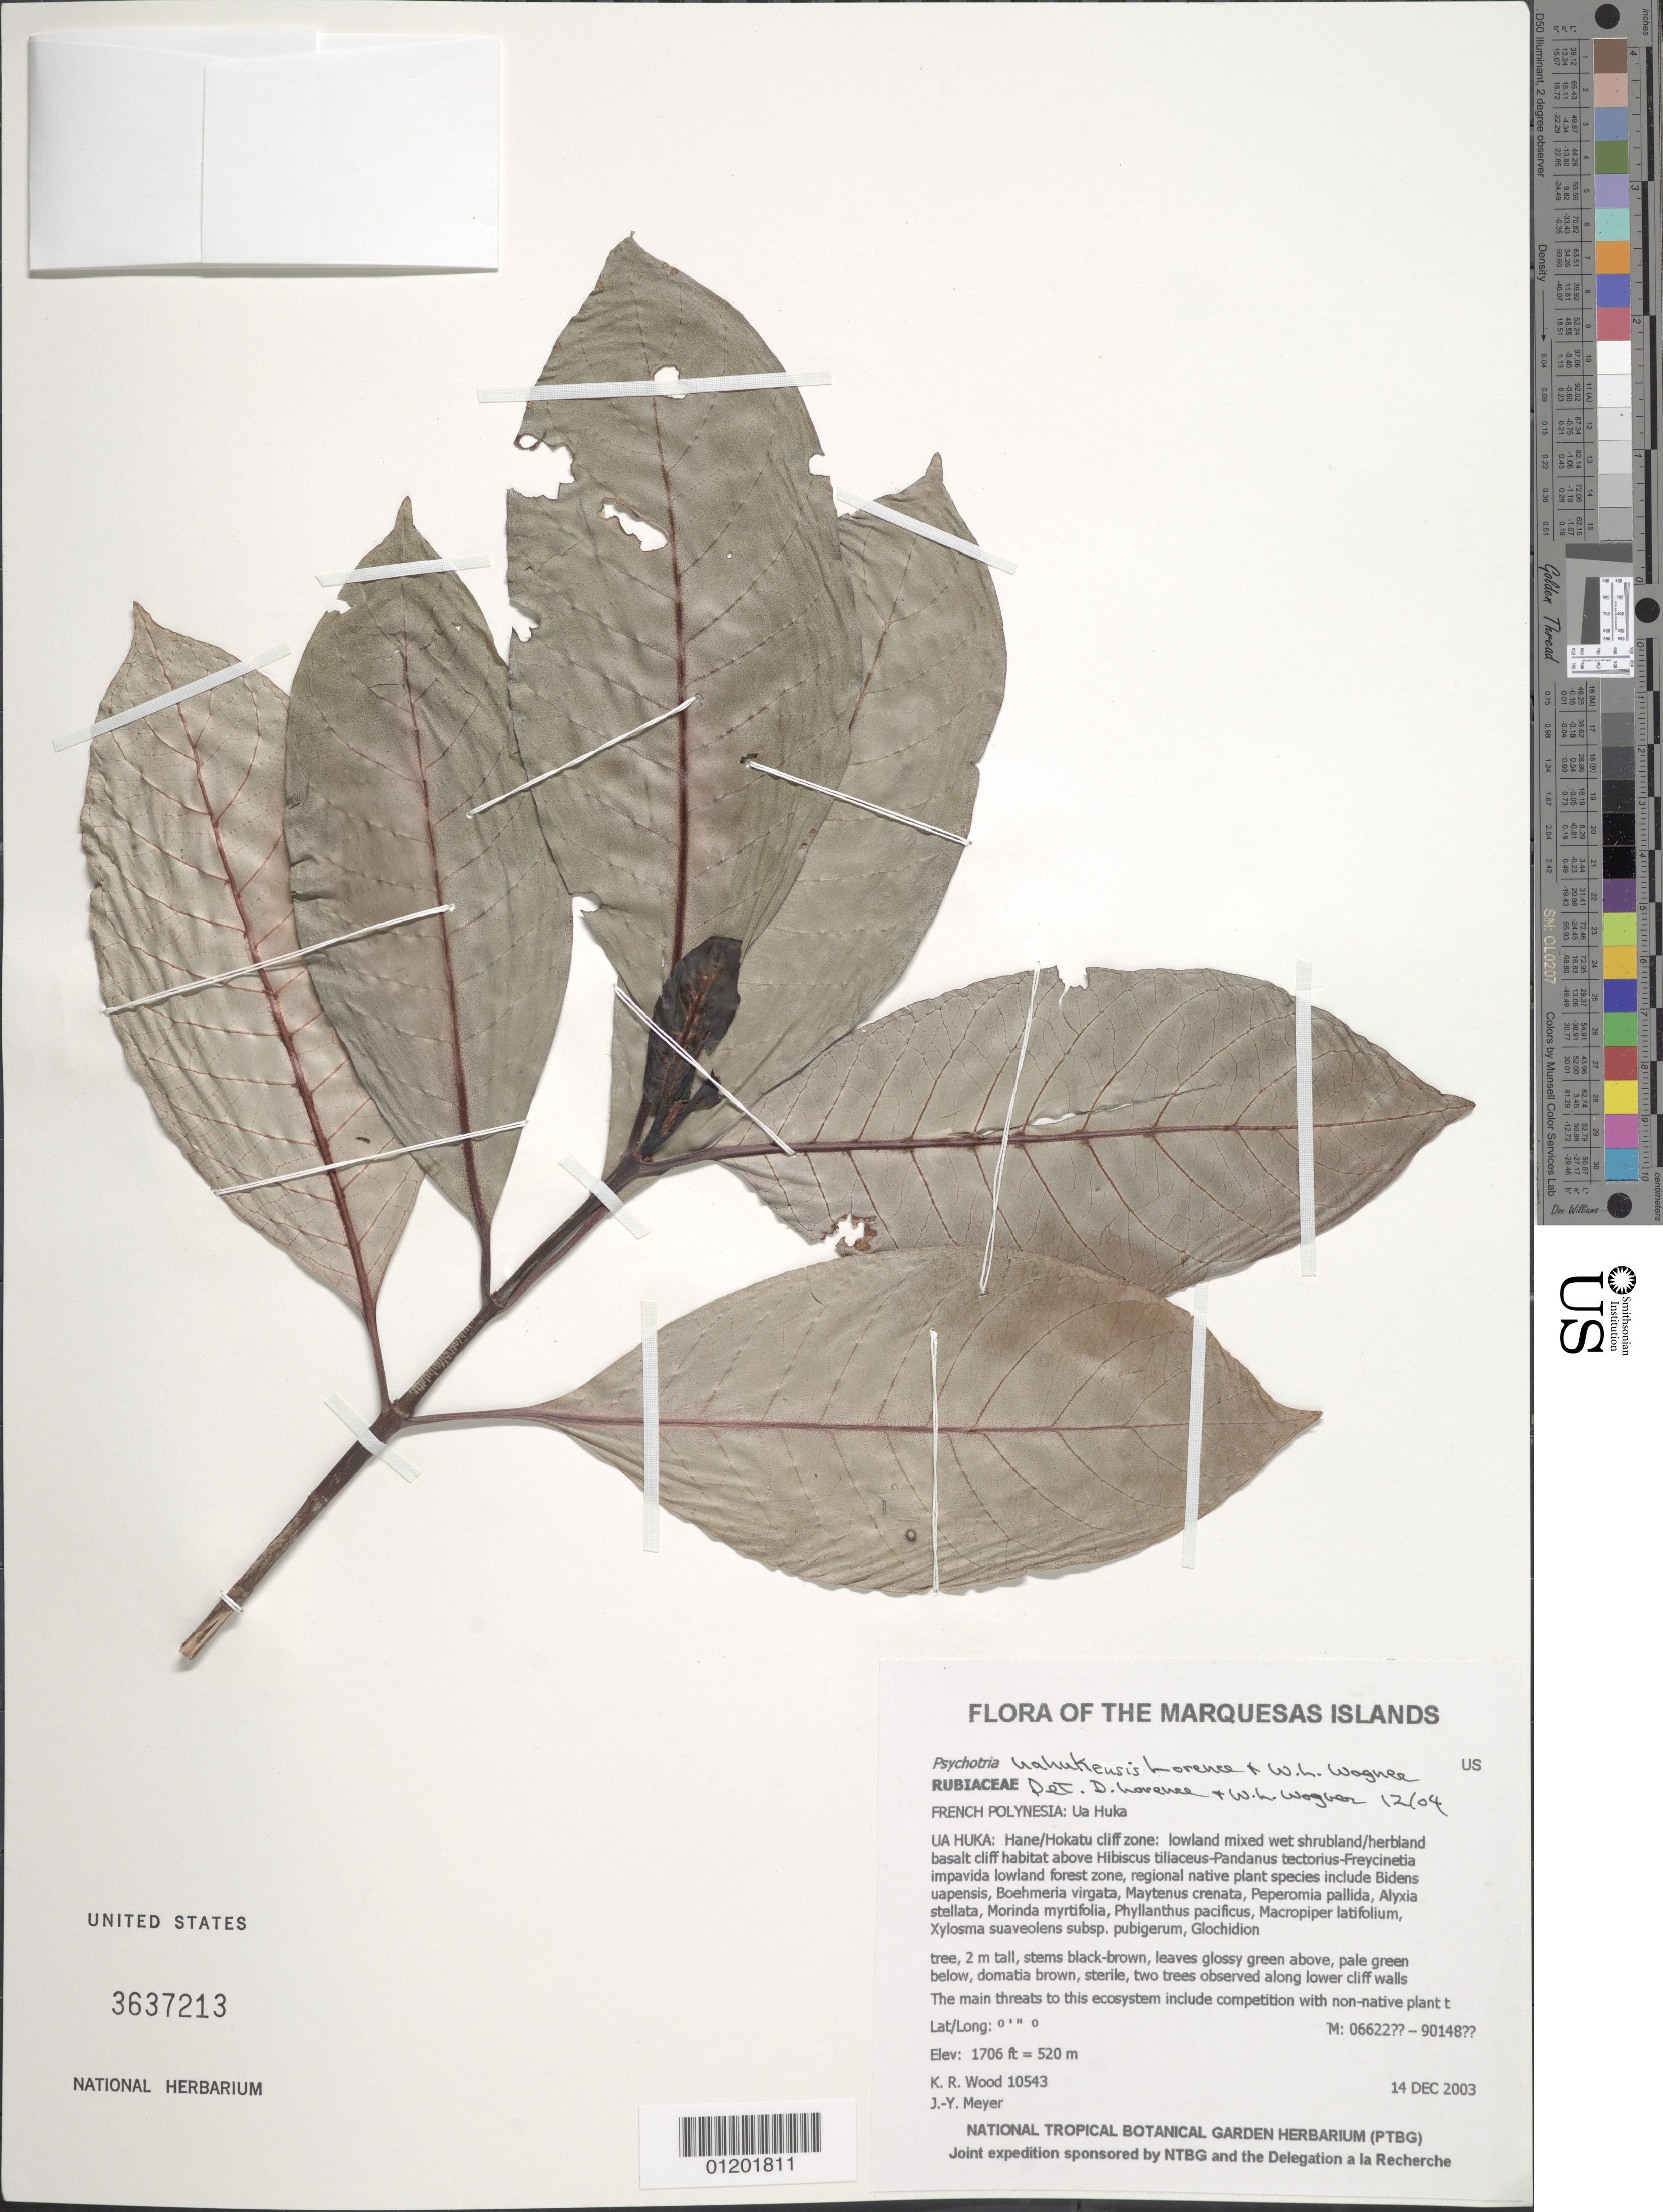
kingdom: Plantae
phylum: Tracheophyta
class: Magnoliopsida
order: Gentianales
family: Rubiaceae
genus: Psychotria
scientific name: Psychotria uahukensis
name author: Lorence & W.L. Wagner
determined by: Lorence, David H.; Wagner, W. H.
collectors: K. R. Wood & J.-Y. Meyer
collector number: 10543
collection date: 2003-12-14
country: French Polynesia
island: Ua Huka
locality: Hane/Hokatu cliff zone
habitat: Lowland mixed wet shrubland/herbland basalt cliff habitat above Hibiscus tiliaceus - Pandanus tectorius - Freycinetia impavida. Lowland forest zone,cliff zone, S aspect, steep slope, scattered, mesic to wet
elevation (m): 520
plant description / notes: Competition with non-native plant taxa such as Psidium guajava, Ageratum conyzoides, Zingiber zerumbet, Paspalum conjugatum, Coffea arabica, Oplismenus compositus, and Kyllinga brevifolia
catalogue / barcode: US 3637213